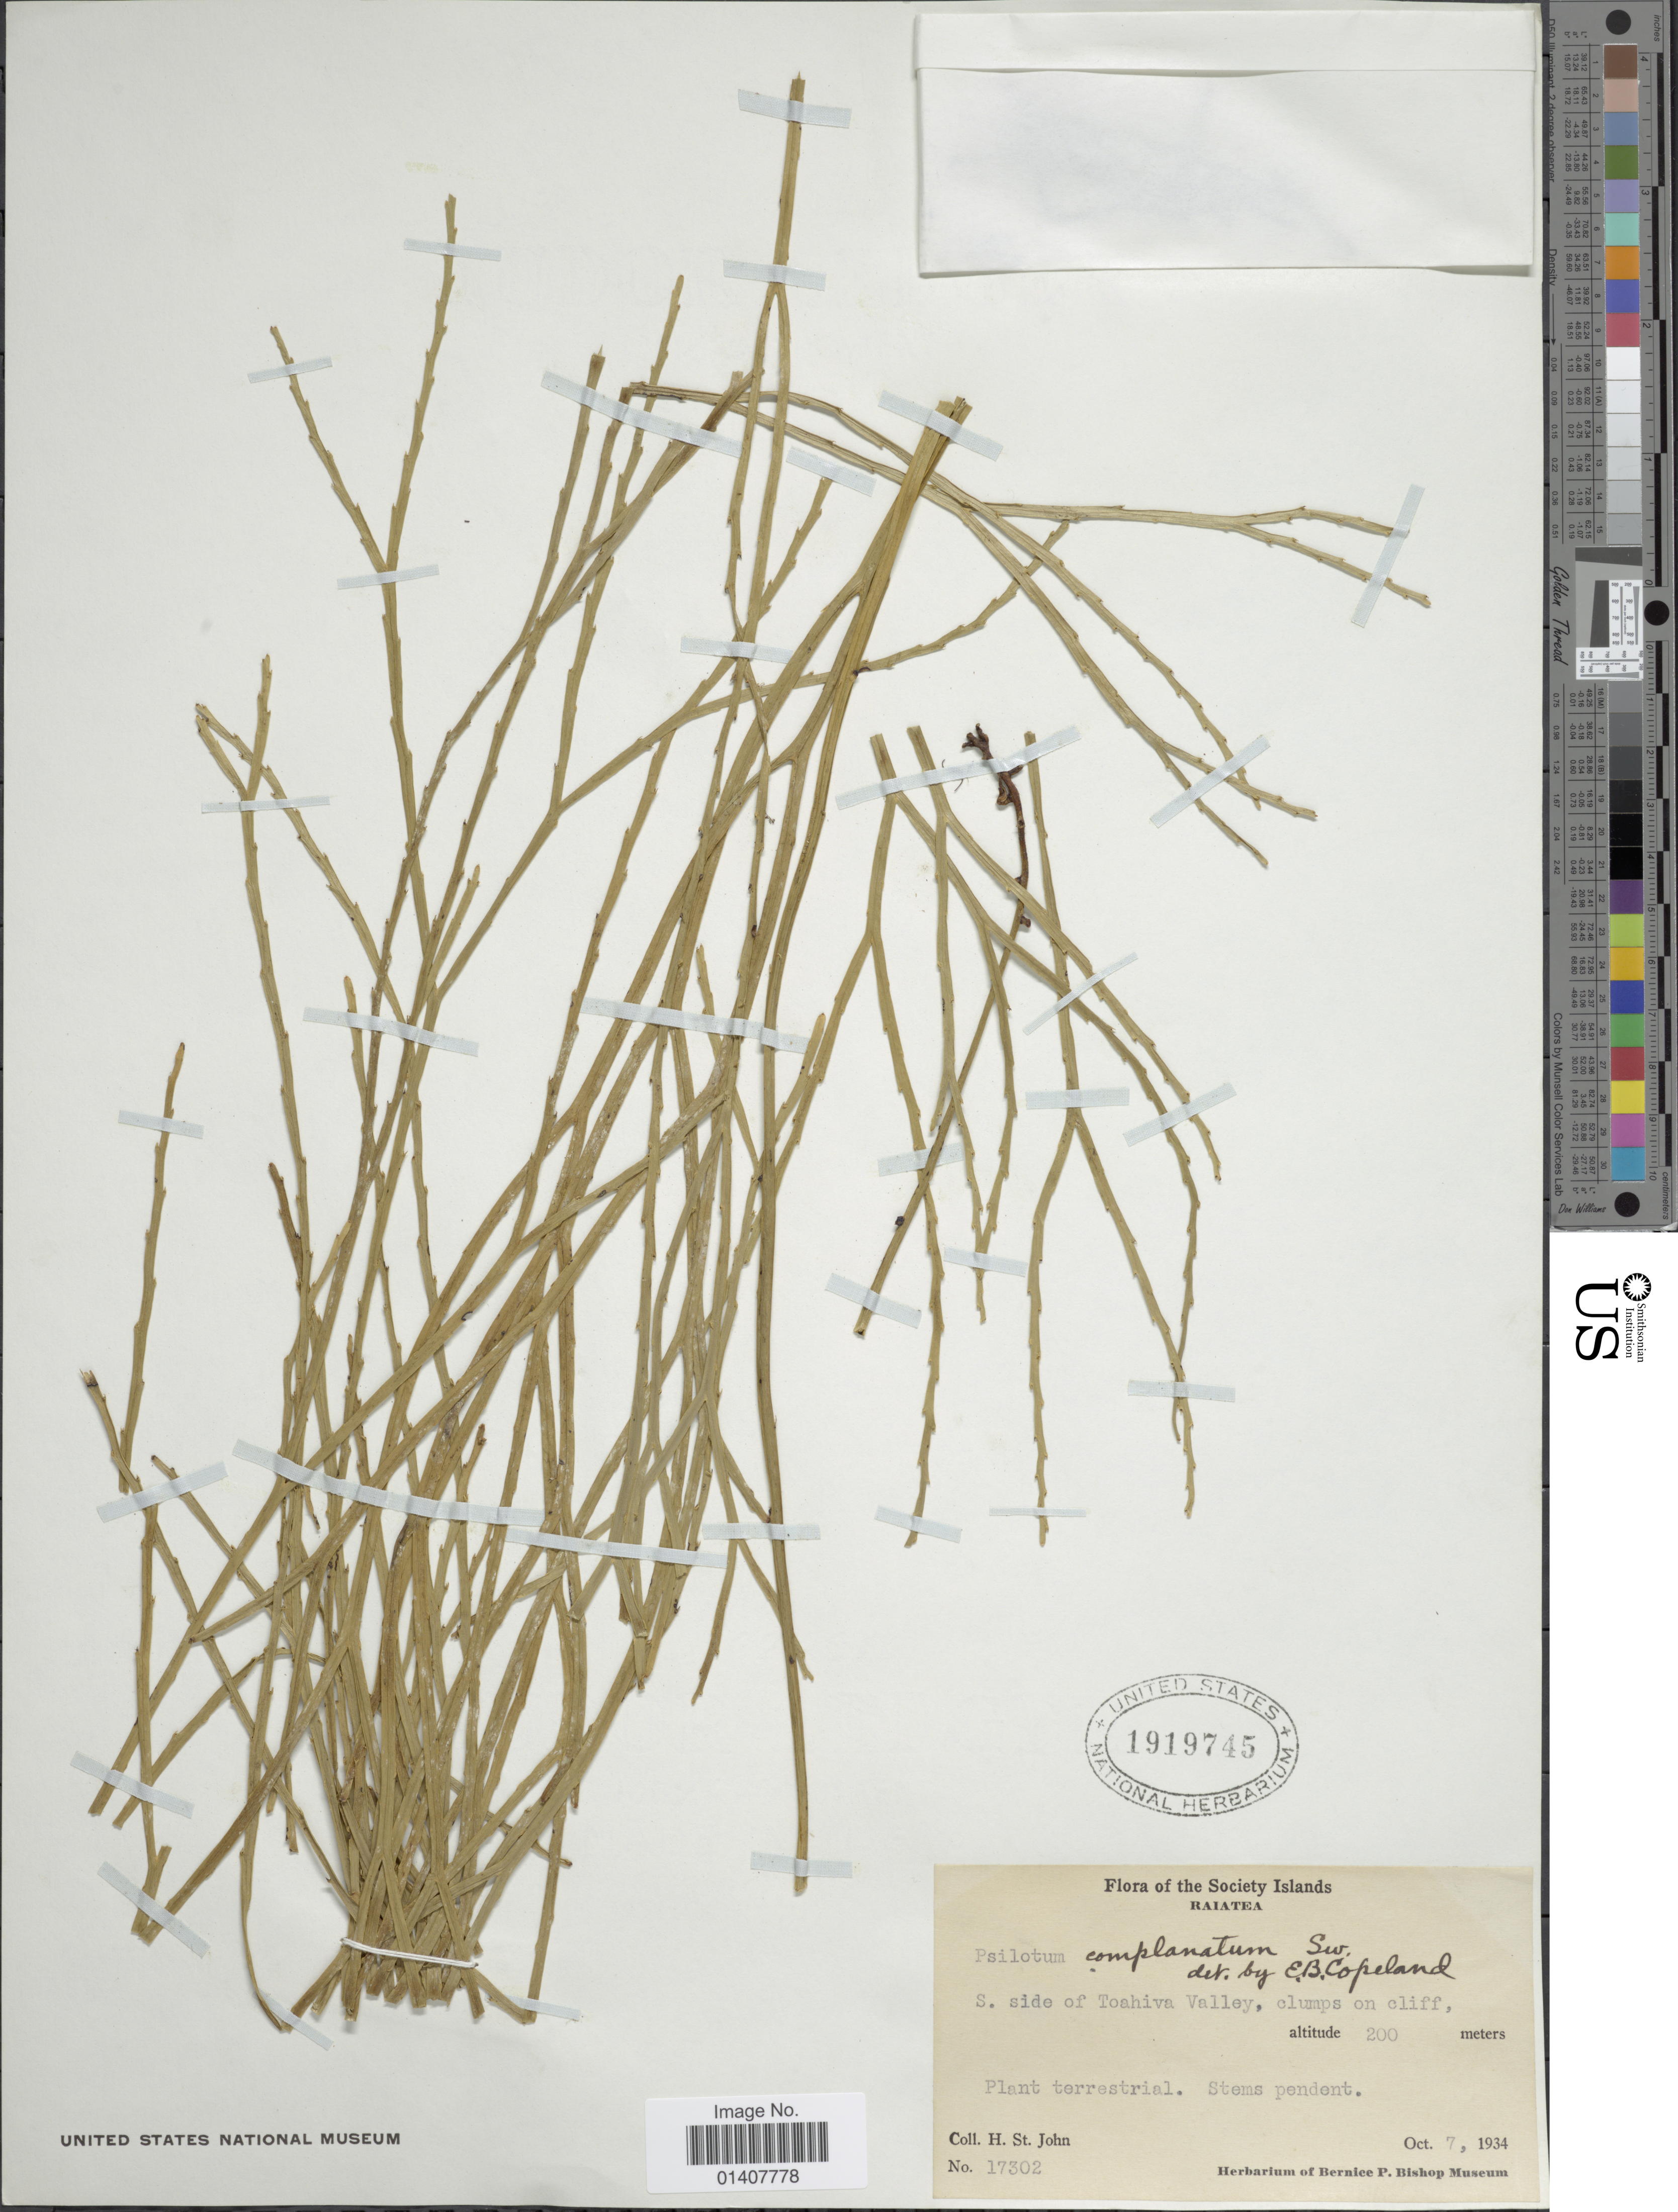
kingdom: Plantae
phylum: Tracheophyta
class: Polypodiopsida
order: Psilotales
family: Psilotaceae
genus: Psilotum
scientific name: Psilotum complanatum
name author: Sw.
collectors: H. St. John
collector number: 17302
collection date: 1934-10-07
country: French Polynesia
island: Raiatea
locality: Society Islands, Raiatea, S. side of Toahiva valley, clumps on cliff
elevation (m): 200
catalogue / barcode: US 1919745